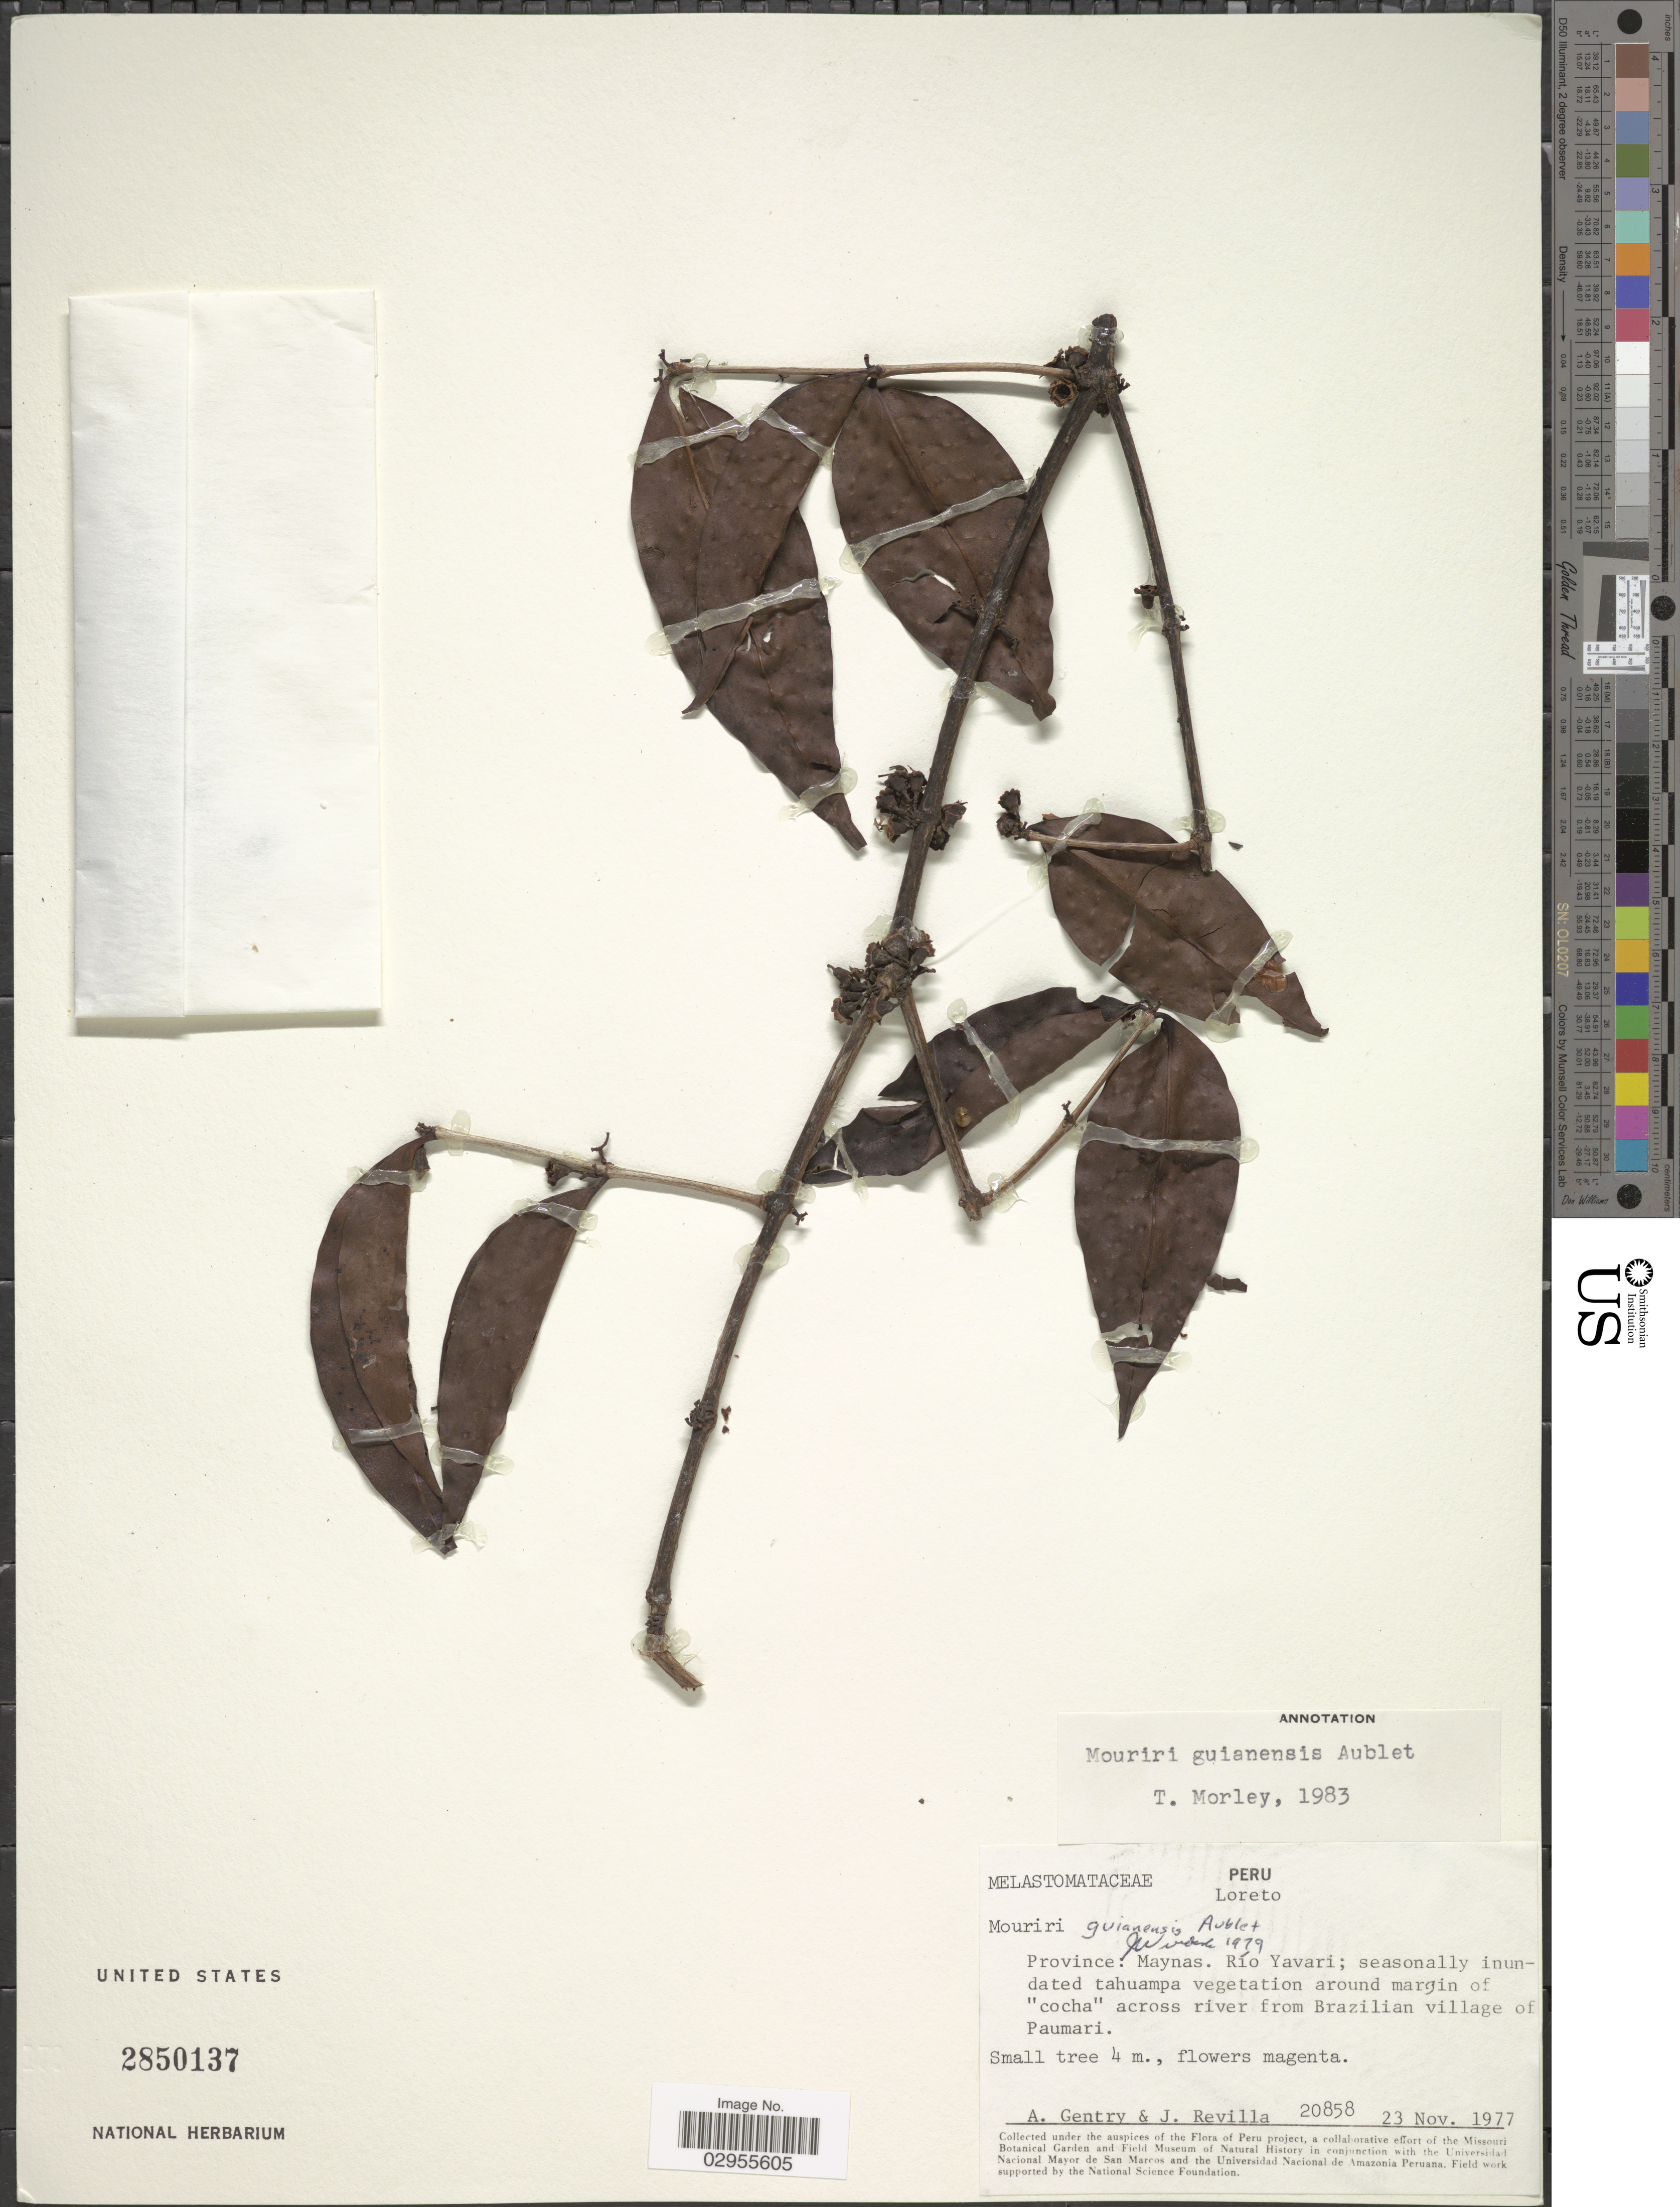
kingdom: Plantae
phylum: Tracheophyta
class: Magnoliopsida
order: Myrtales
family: Melastomataceae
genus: Mouriri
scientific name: Mouriri guianensis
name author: Aubl.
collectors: A. H. Gentry & J. Revilla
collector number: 20858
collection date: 1977-11-23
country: Peru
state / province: Loreto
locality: Province: Maynas. Río Yavari; seasonally inundated tahuampa vegetation around margin of "cocha" across river from Brazilian village of Paumari.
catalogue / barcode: US 2850137